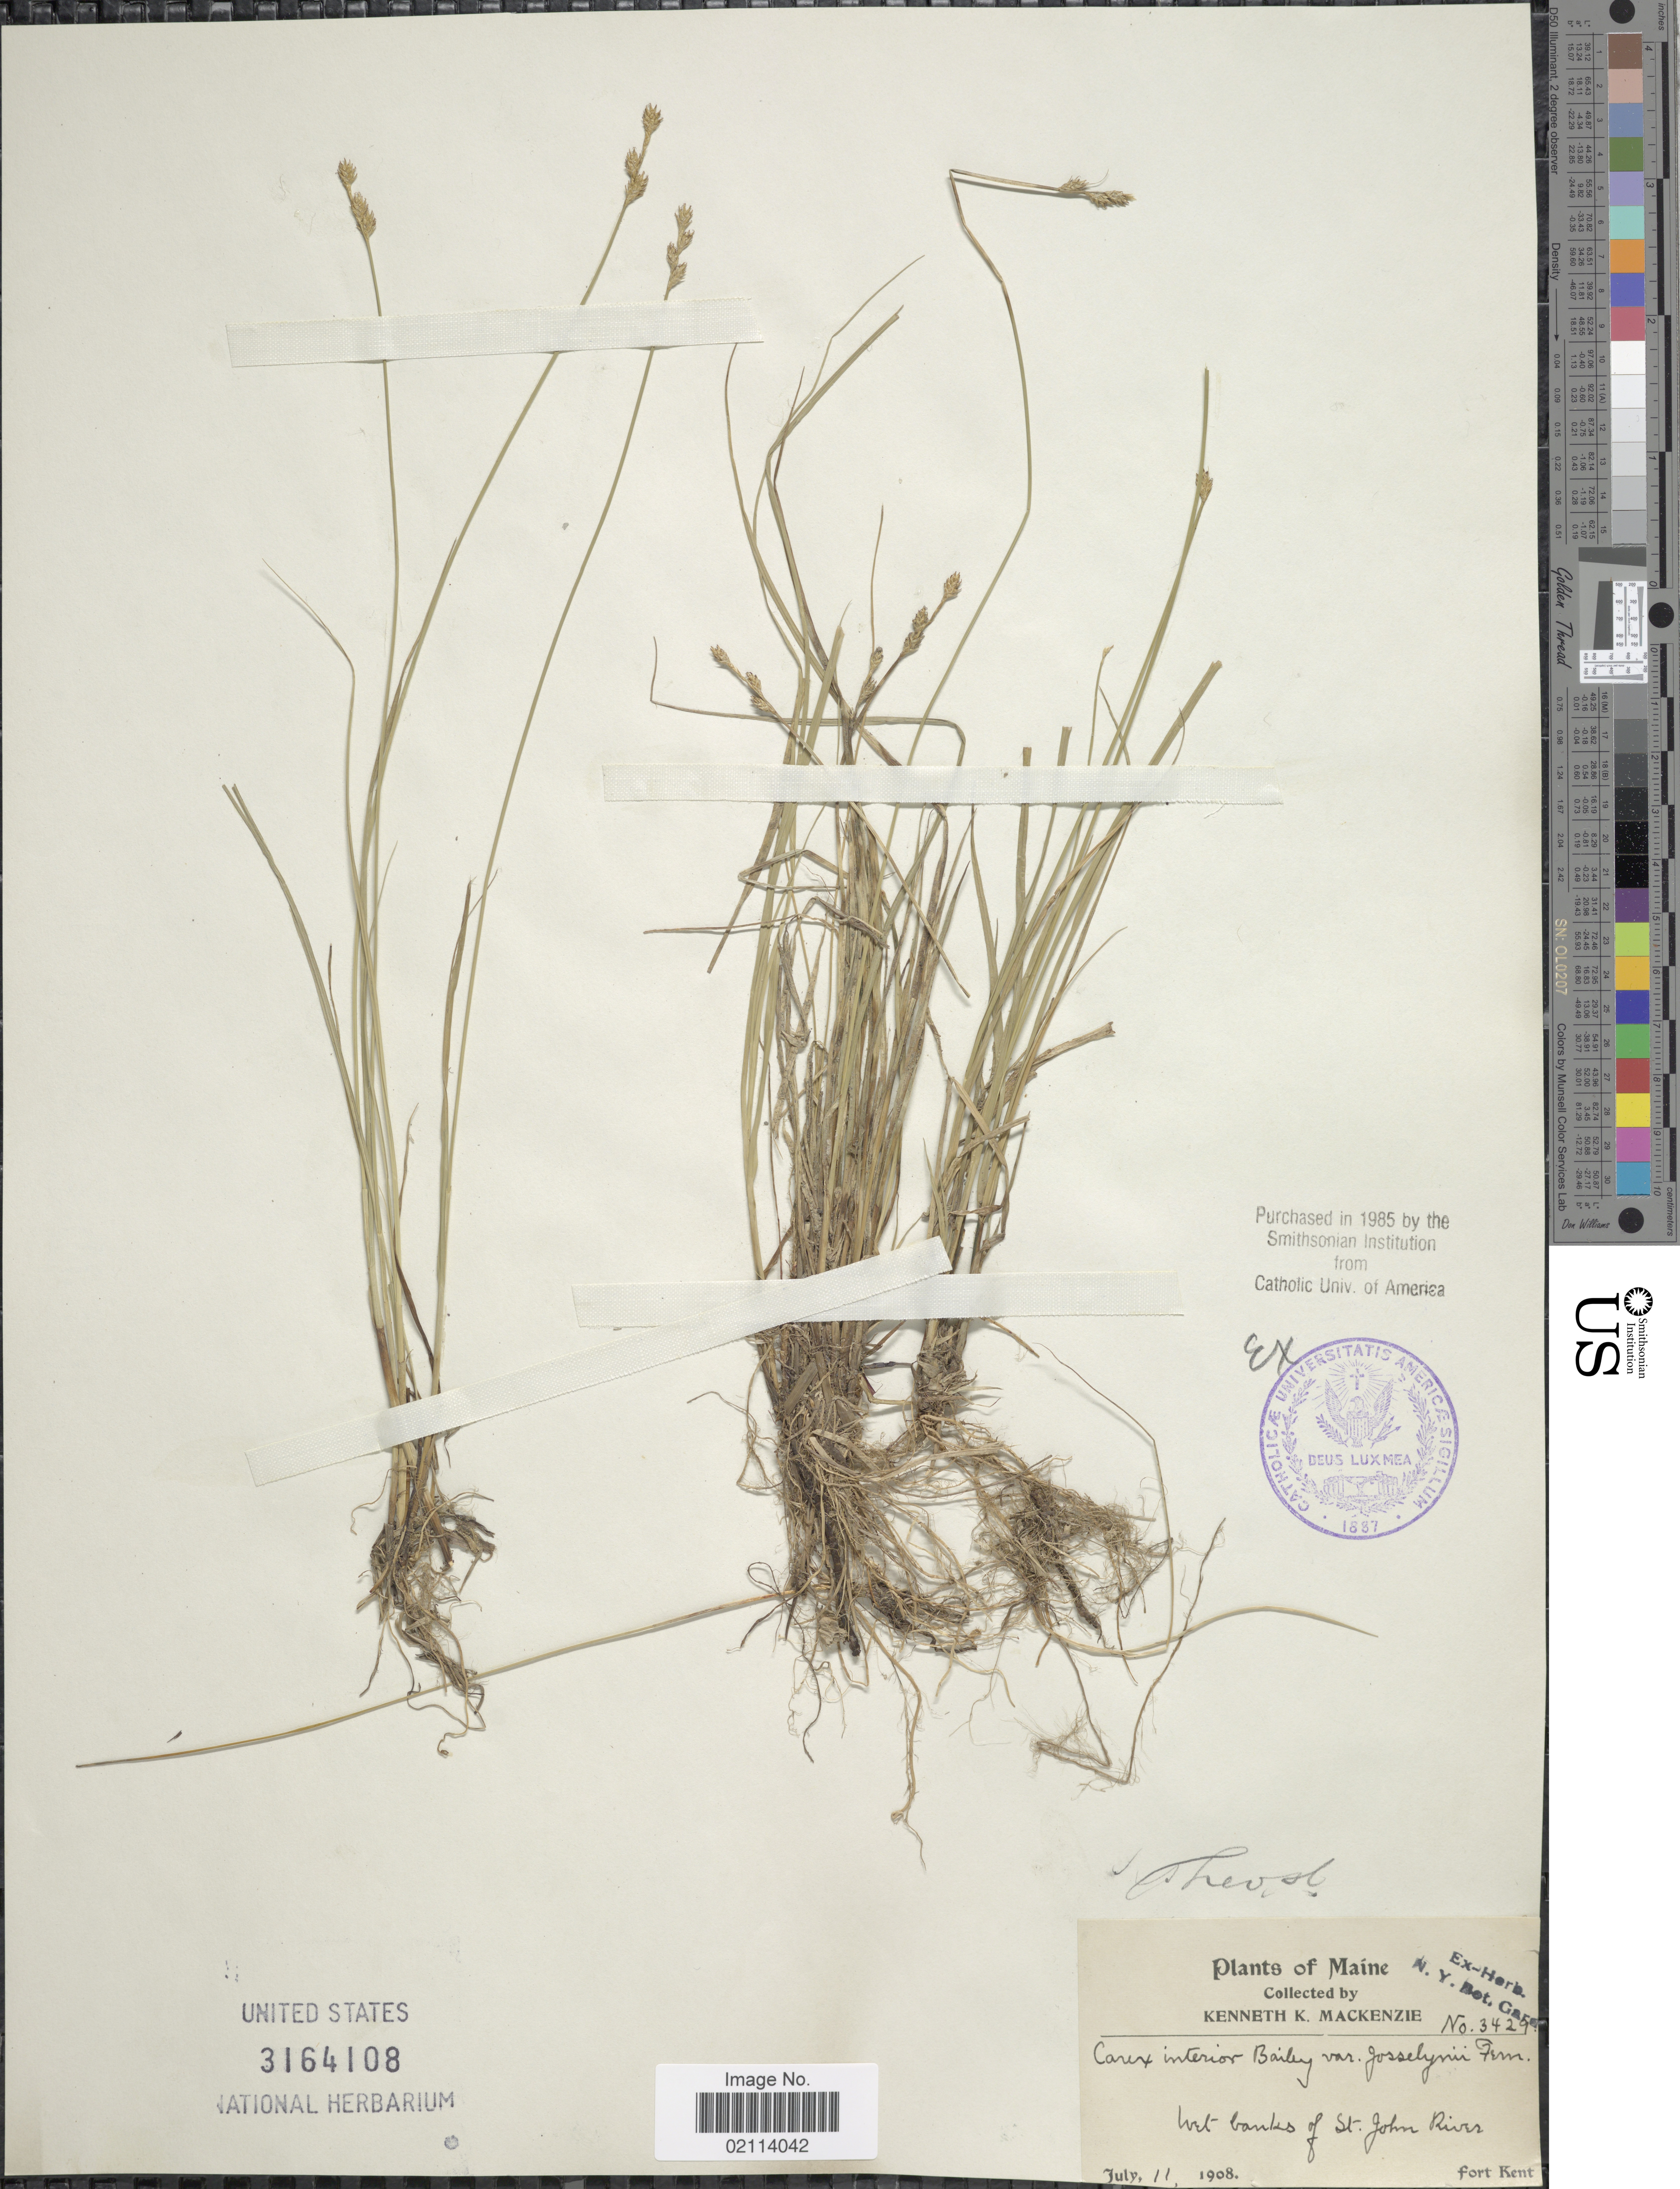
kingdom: Plantae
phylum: Tracheophyta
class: Liliopsida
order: Poales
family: Cyperaceae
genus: Carex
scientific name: Carex interior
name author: L.H. Bailey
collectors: K. K. Mackenzie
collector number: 3429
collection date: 1908-07-11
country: United States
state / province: Maine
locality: Wet banks of St. John River, fort Kent.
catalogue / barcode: US 3164108